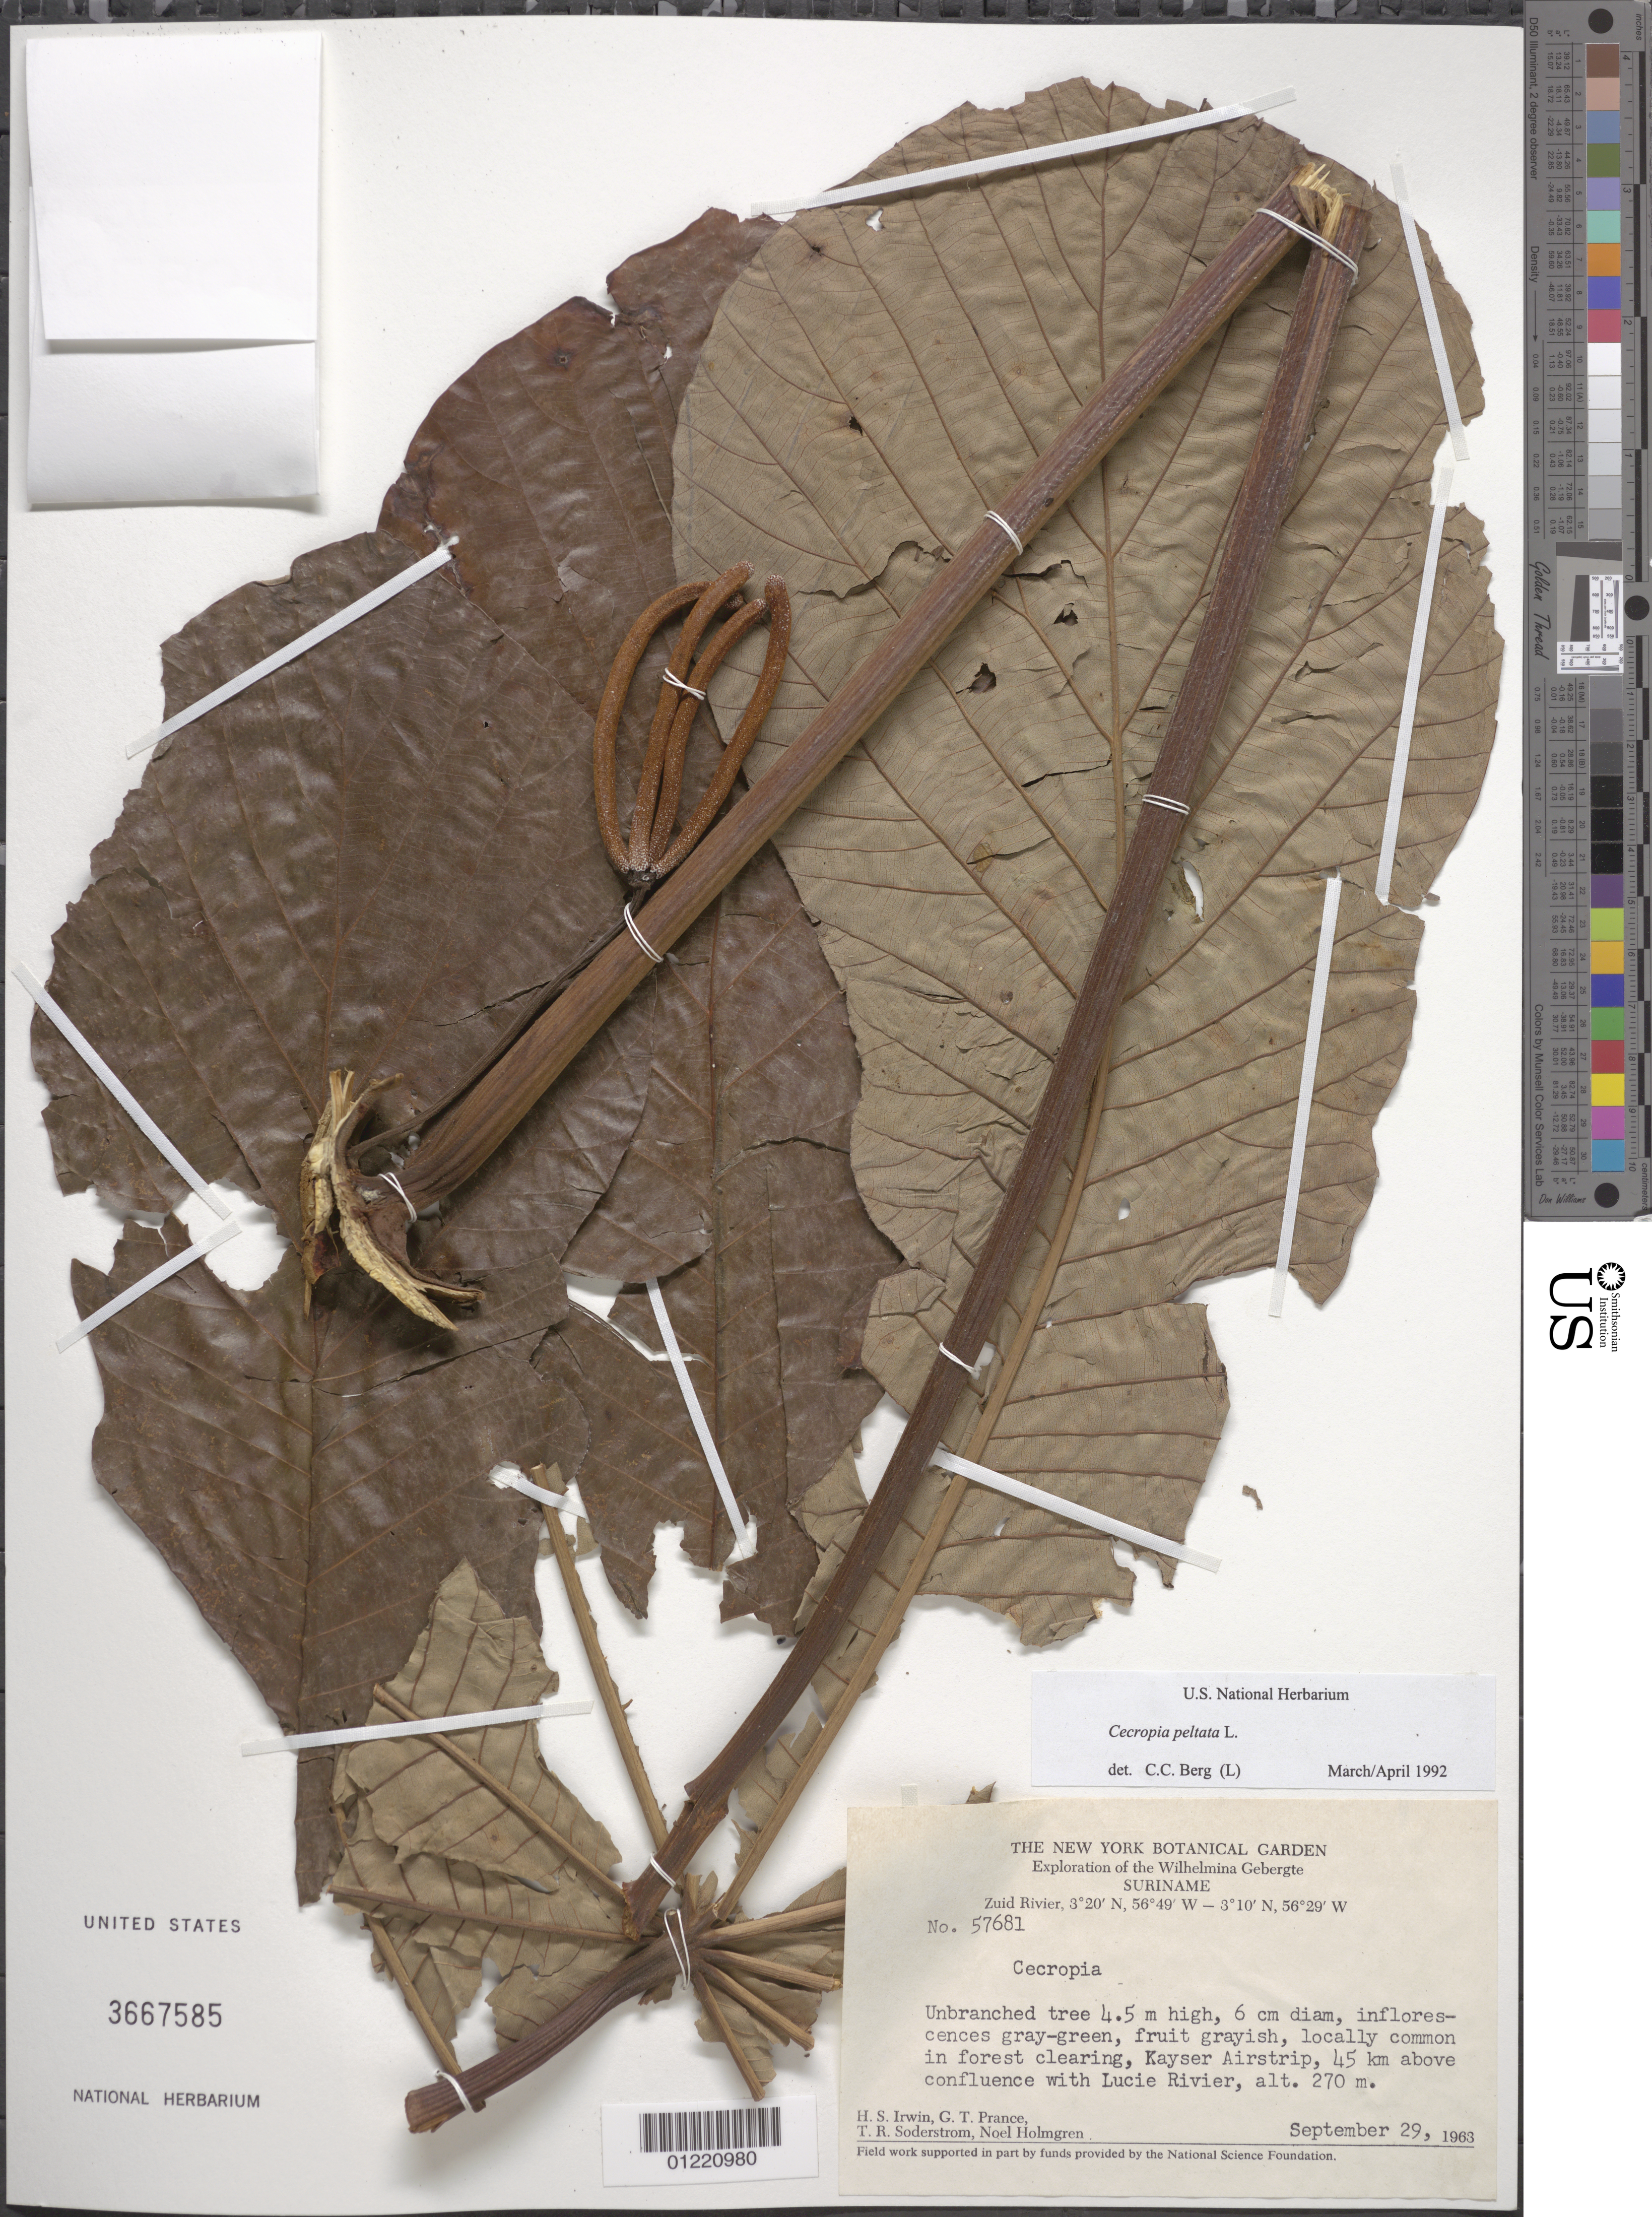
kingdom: Plantae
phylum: Tracheophyta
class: Magnoliopsida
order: Rosales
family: Urticaceae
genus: Cecropia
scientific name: Cecropia peltata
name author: L.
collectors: H. Irwin, G. T. Prance, T. R. Soderstrom & N. H. Holmgren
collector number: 57681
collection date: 1963-09-29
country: Suriname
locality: Zuid Rivier, Kayser Airstrip, 45km above confluence with Lucie Rivier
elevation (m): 270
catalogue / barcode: US 3667585